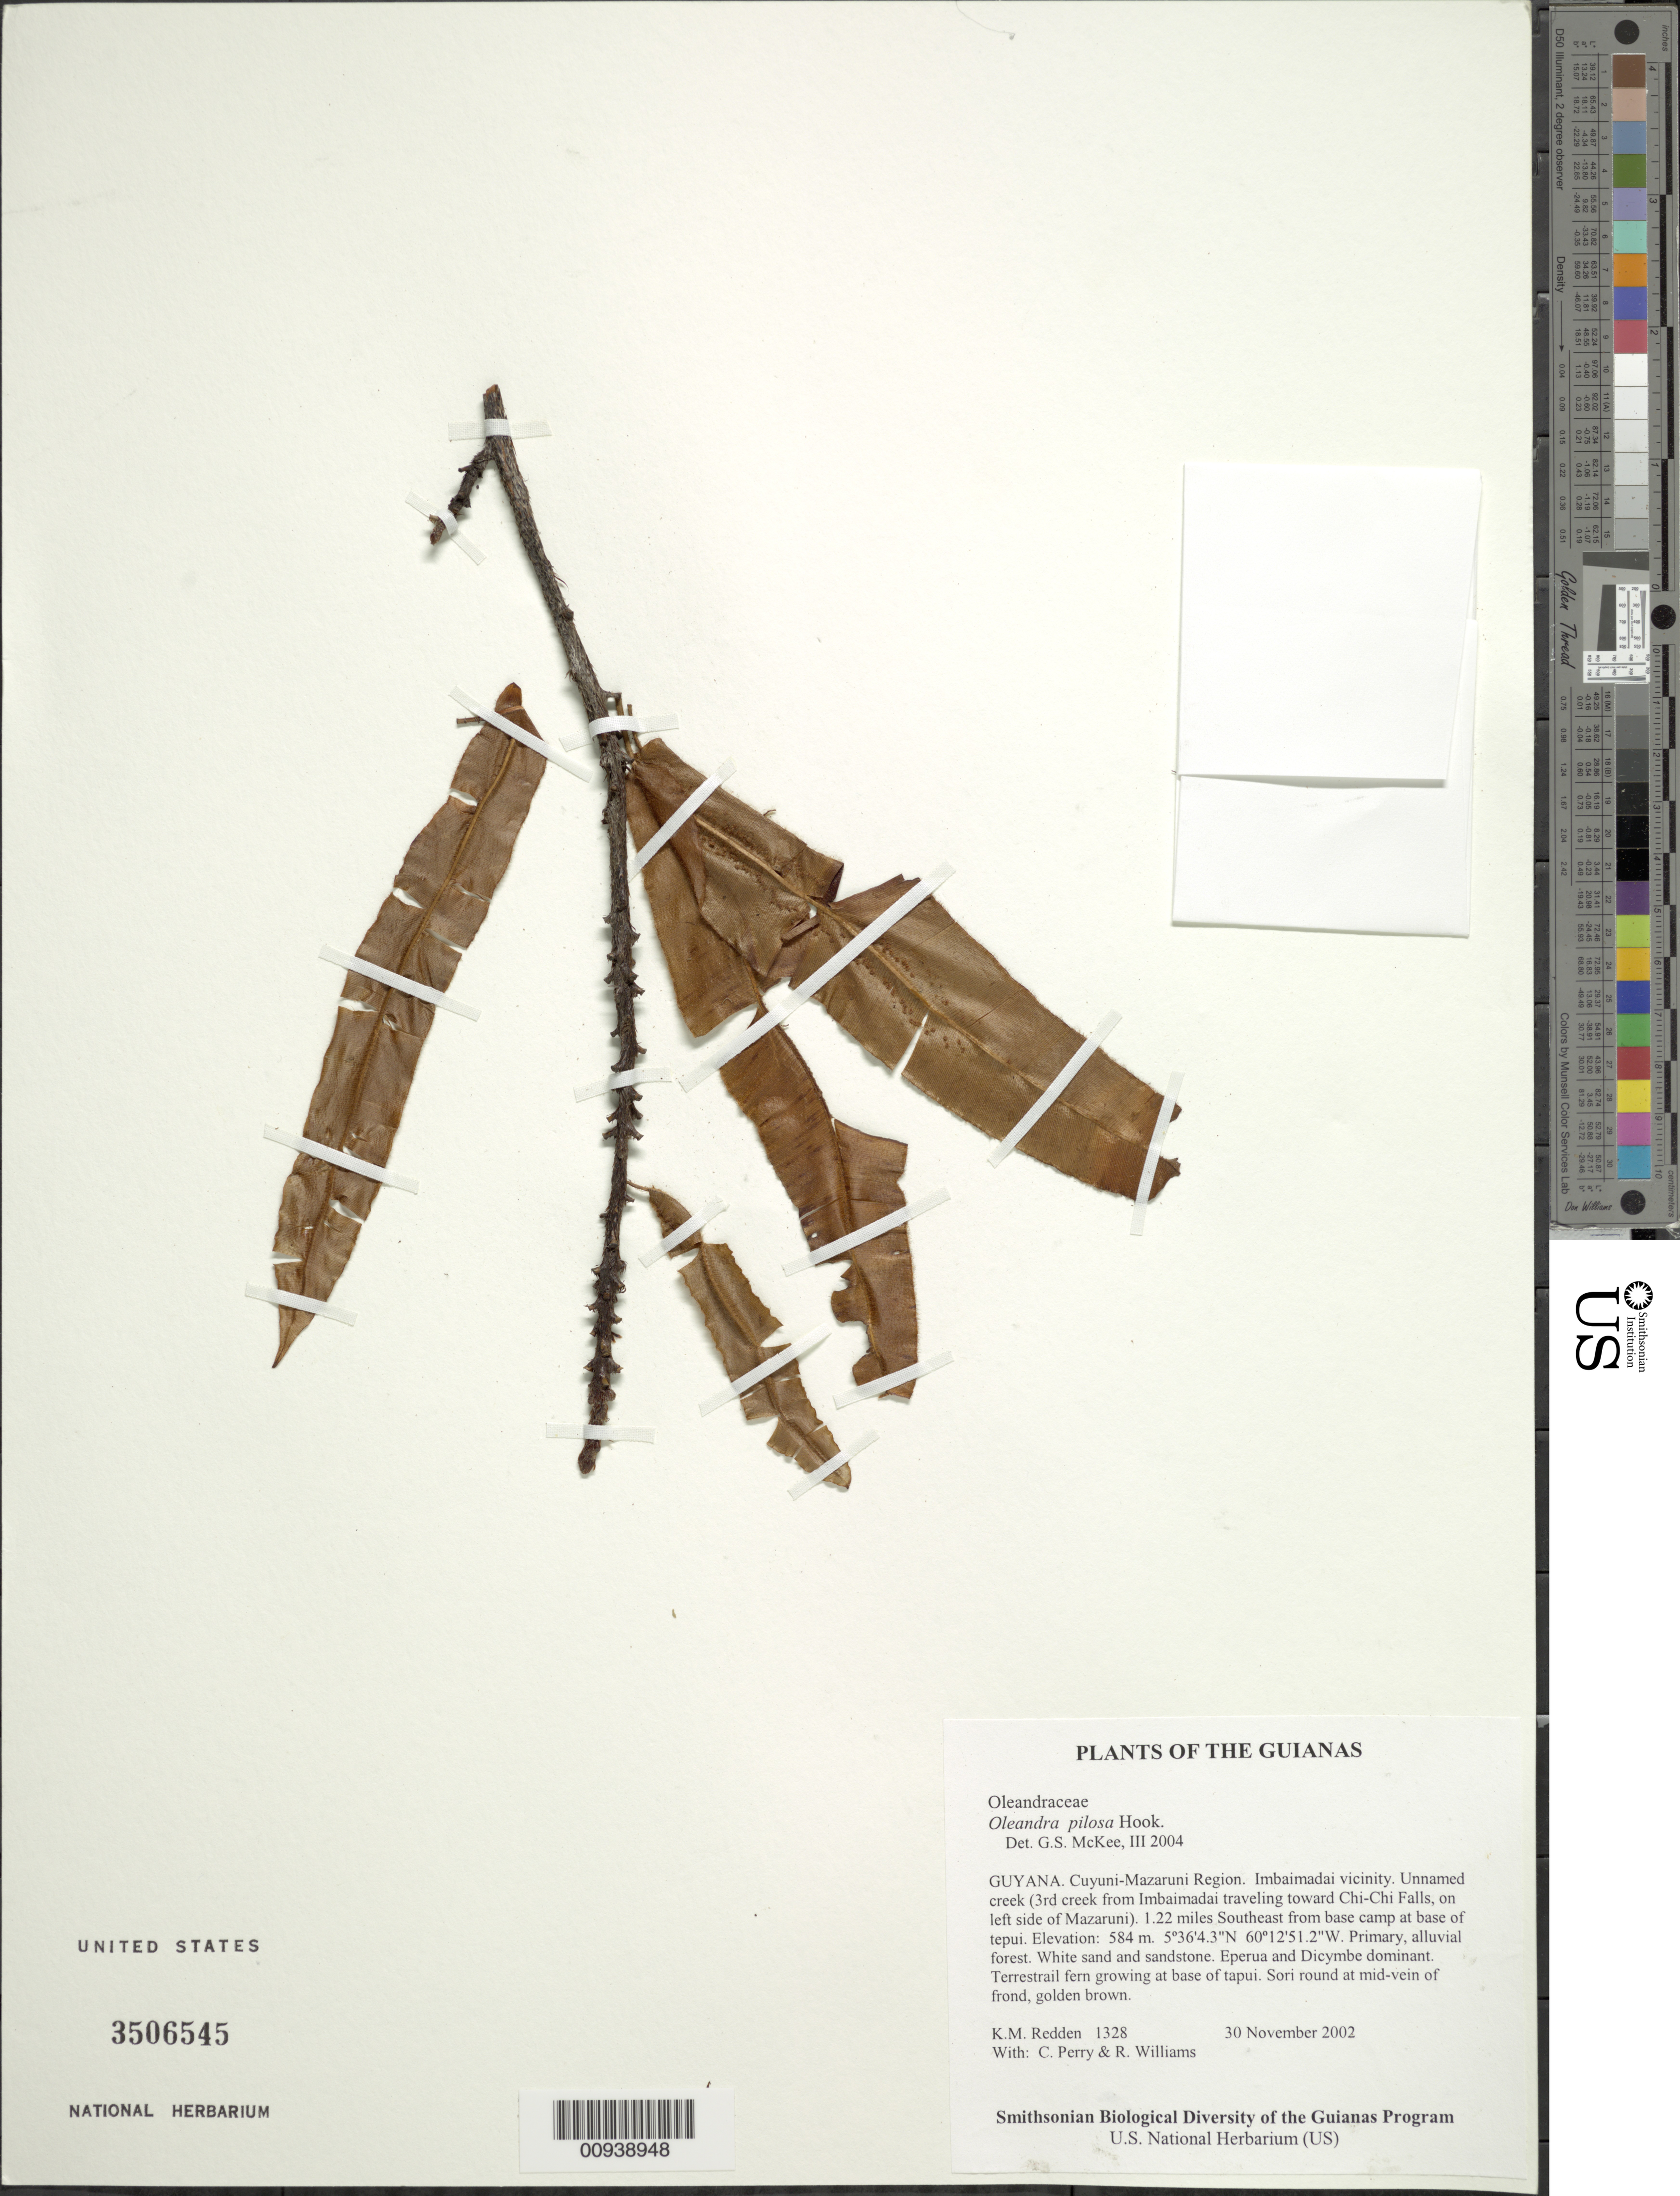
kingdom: Plantae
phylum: Tracheophyta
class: Polypodiopsida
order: Polypodiales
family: Oleandraceae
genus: Oleandra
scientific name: Oleandra pilosa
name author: Hook.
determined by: McKee, G. S., (US), NMNH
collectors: K. M. Redden, C. Perry & R. Williams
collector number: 1328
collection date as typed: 30 November 2002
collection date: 2002-11-30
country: Guyana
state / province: Cuyuni-Mazaruni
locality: Imbaimadai vicinity. Unnamed creek (3rd creek from Imbaimadai traveling toward Chi-Chi Falls, on left side of Mazaruni). 1.22 miles Southeast from base camp at base of tepui.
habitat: Primary, alluvial forest. White sand and sandstone. Eperua and Dicymbe dominant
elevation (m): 584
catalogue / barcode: US 3506545